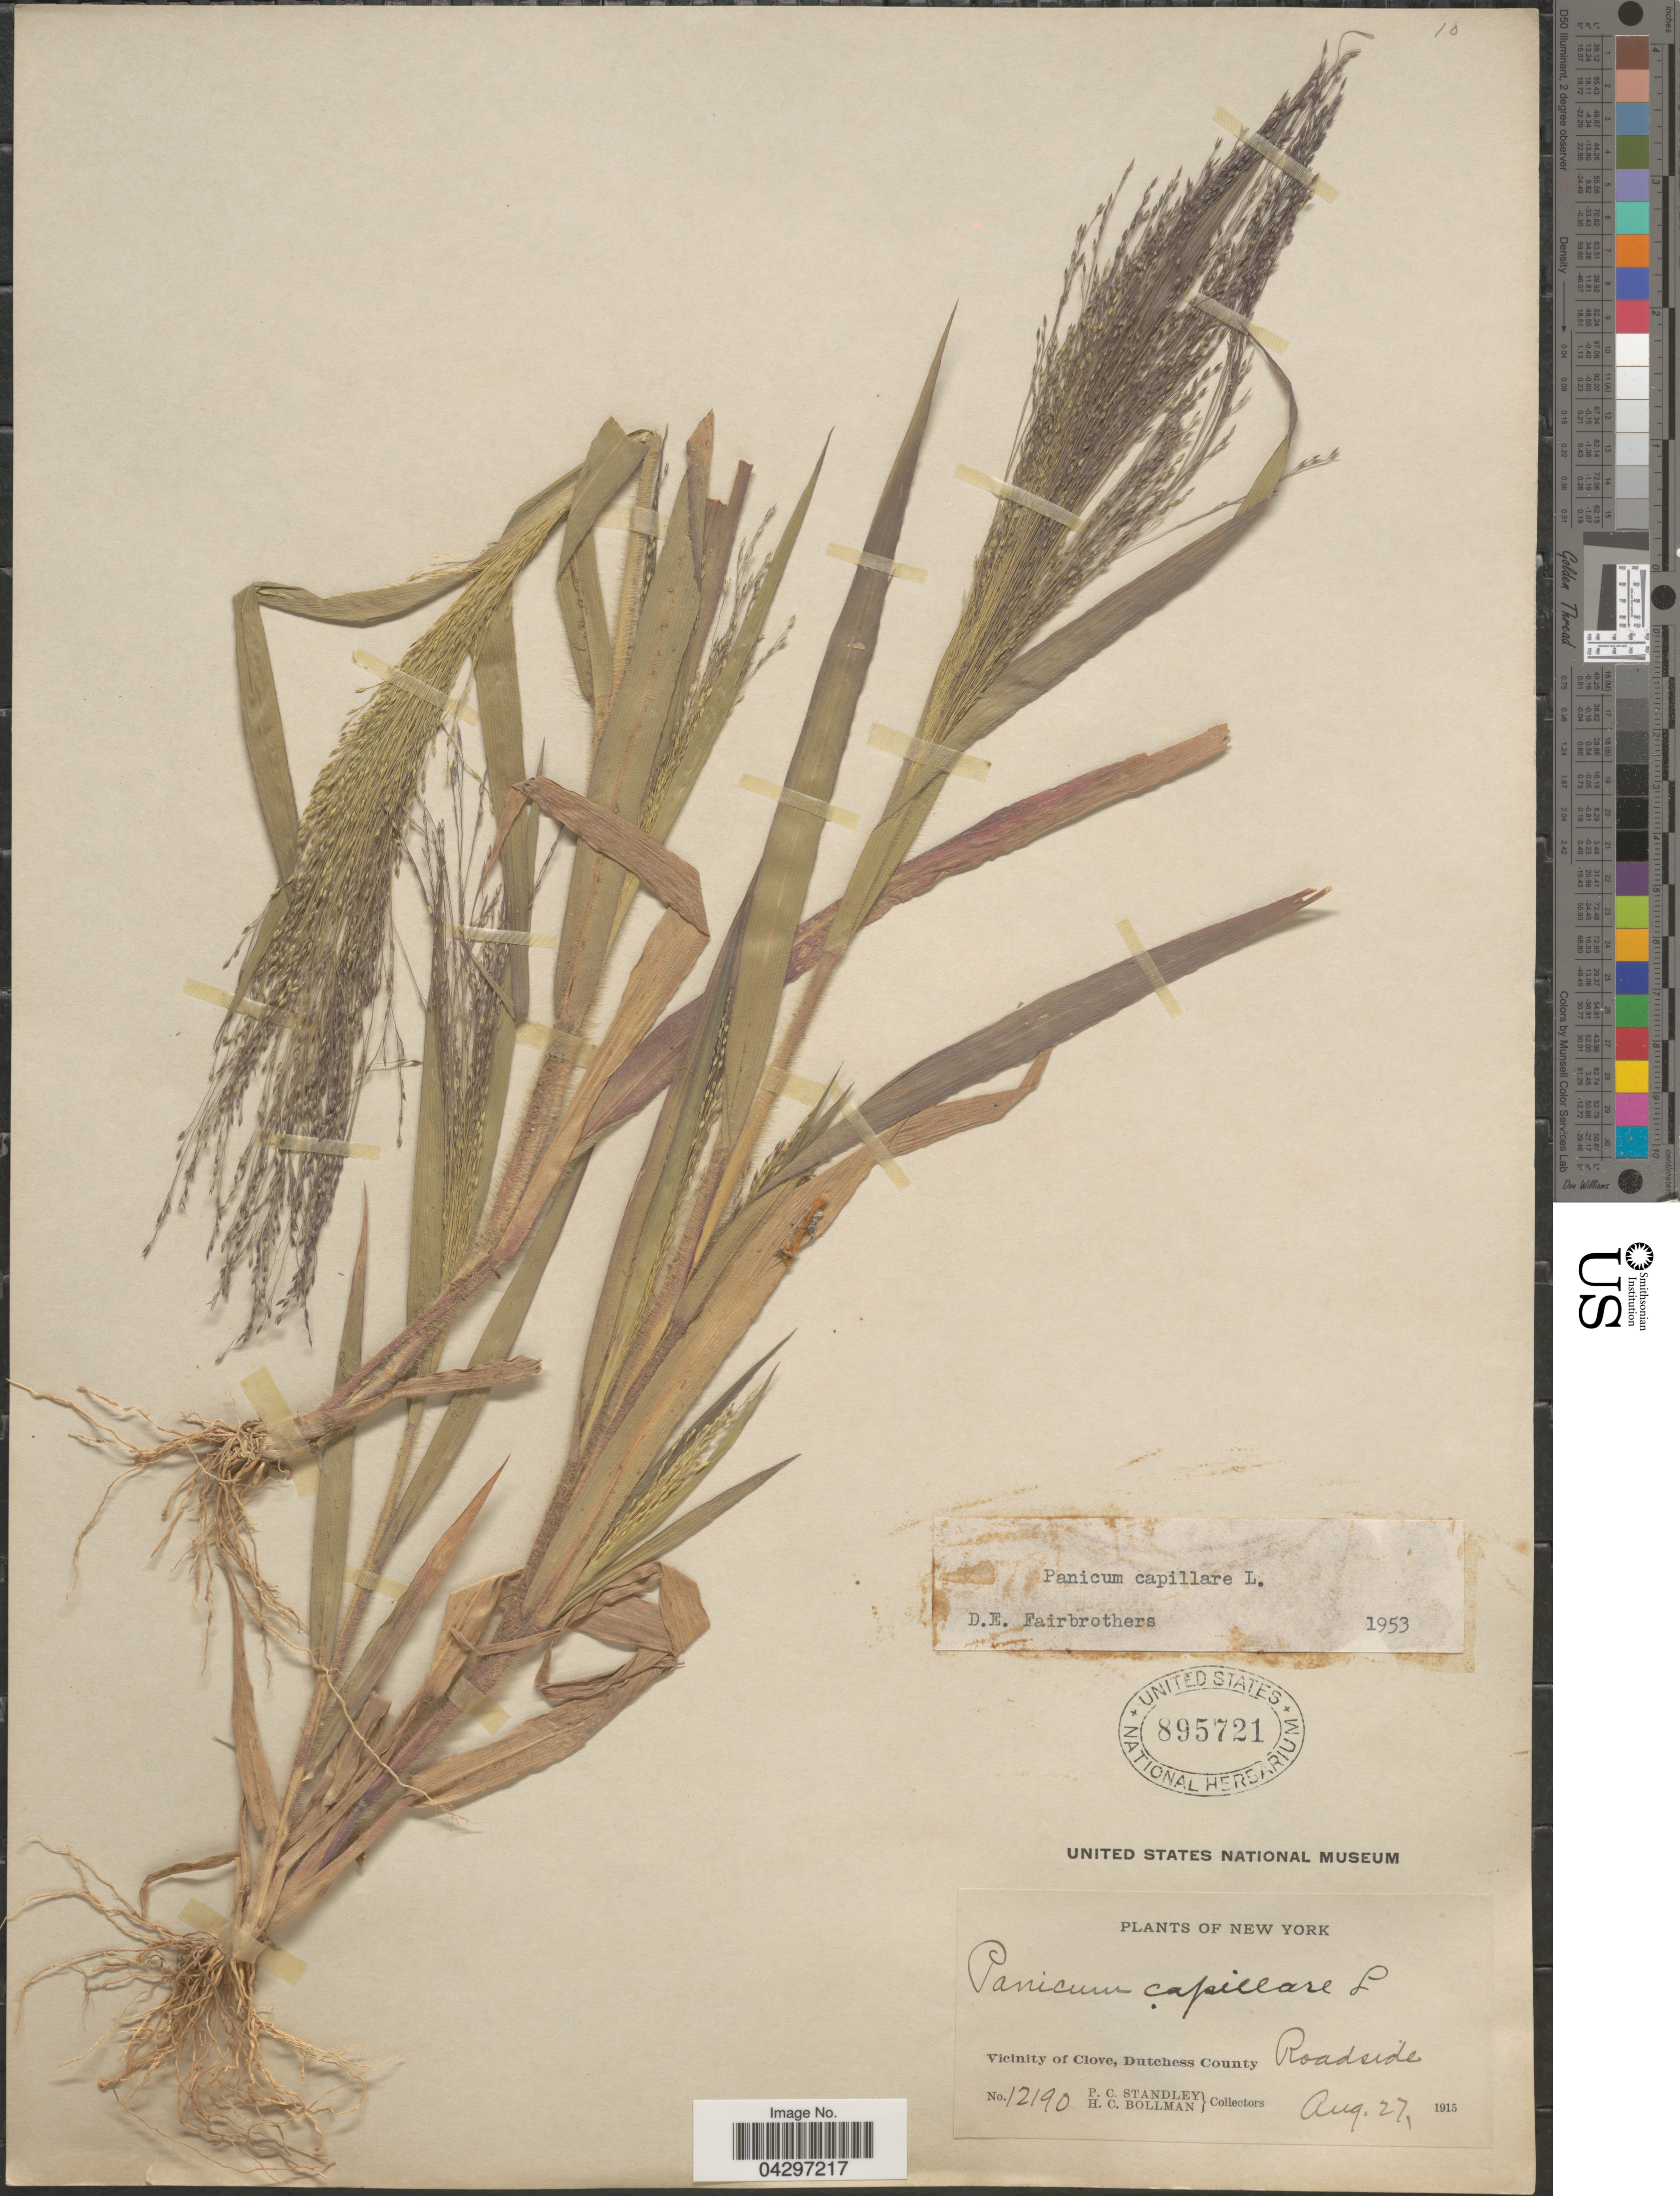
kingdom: Plantae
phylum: Tracheophyta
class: Liliopsida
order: Poales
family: Poaceae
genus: Panicum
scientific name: Panicum capillare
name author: L.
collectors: P. C. Standley & H. C. Bollman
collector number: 12190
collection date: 1915-08-27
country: United States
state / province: New York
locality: Vicinity of Clove, Dutchness County. Roadside.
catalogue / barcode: US 895721